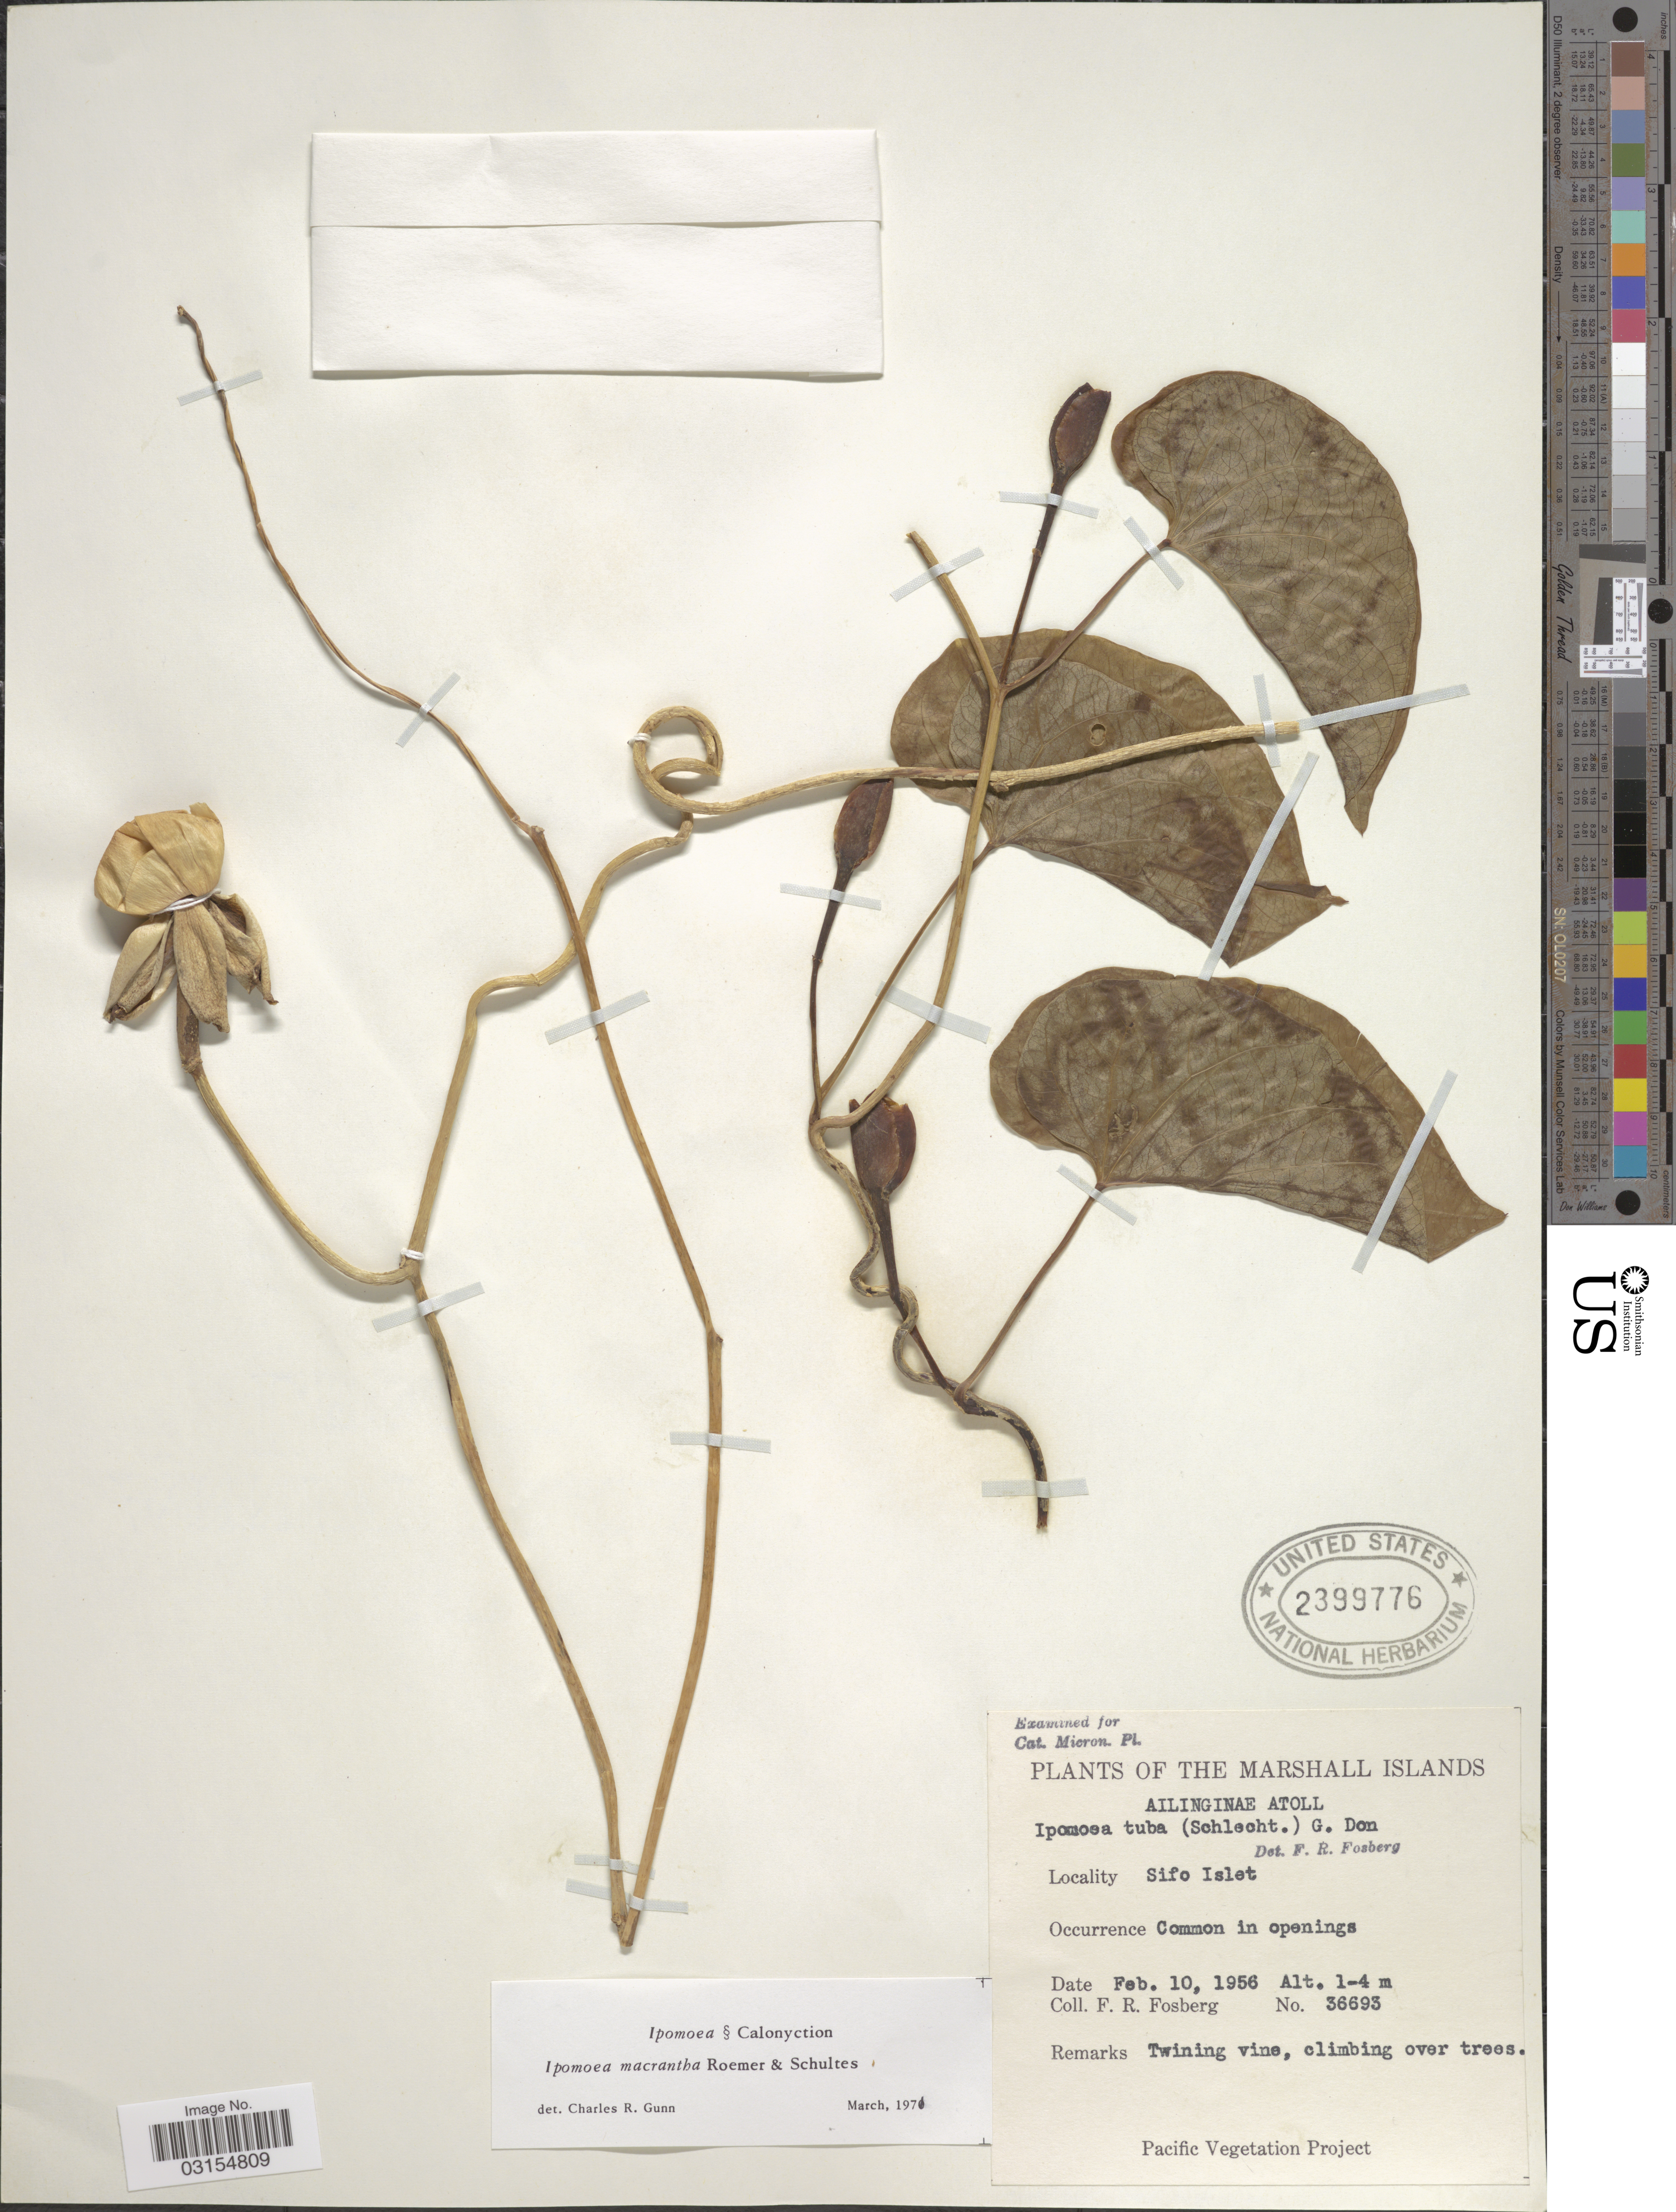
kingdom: Plantae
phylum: Tracheophyta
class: Magnoliopsida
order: Solanales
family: Convolvulaceae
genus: Ipomoea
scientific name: Ipomoea violacea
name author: L.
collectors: F. R. Fosberg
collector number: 36693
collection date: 1956-02-10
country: Marshall Islands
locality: Ailinginae Atoll, Sifo Islet.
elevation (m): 1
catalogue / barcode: US 2399776